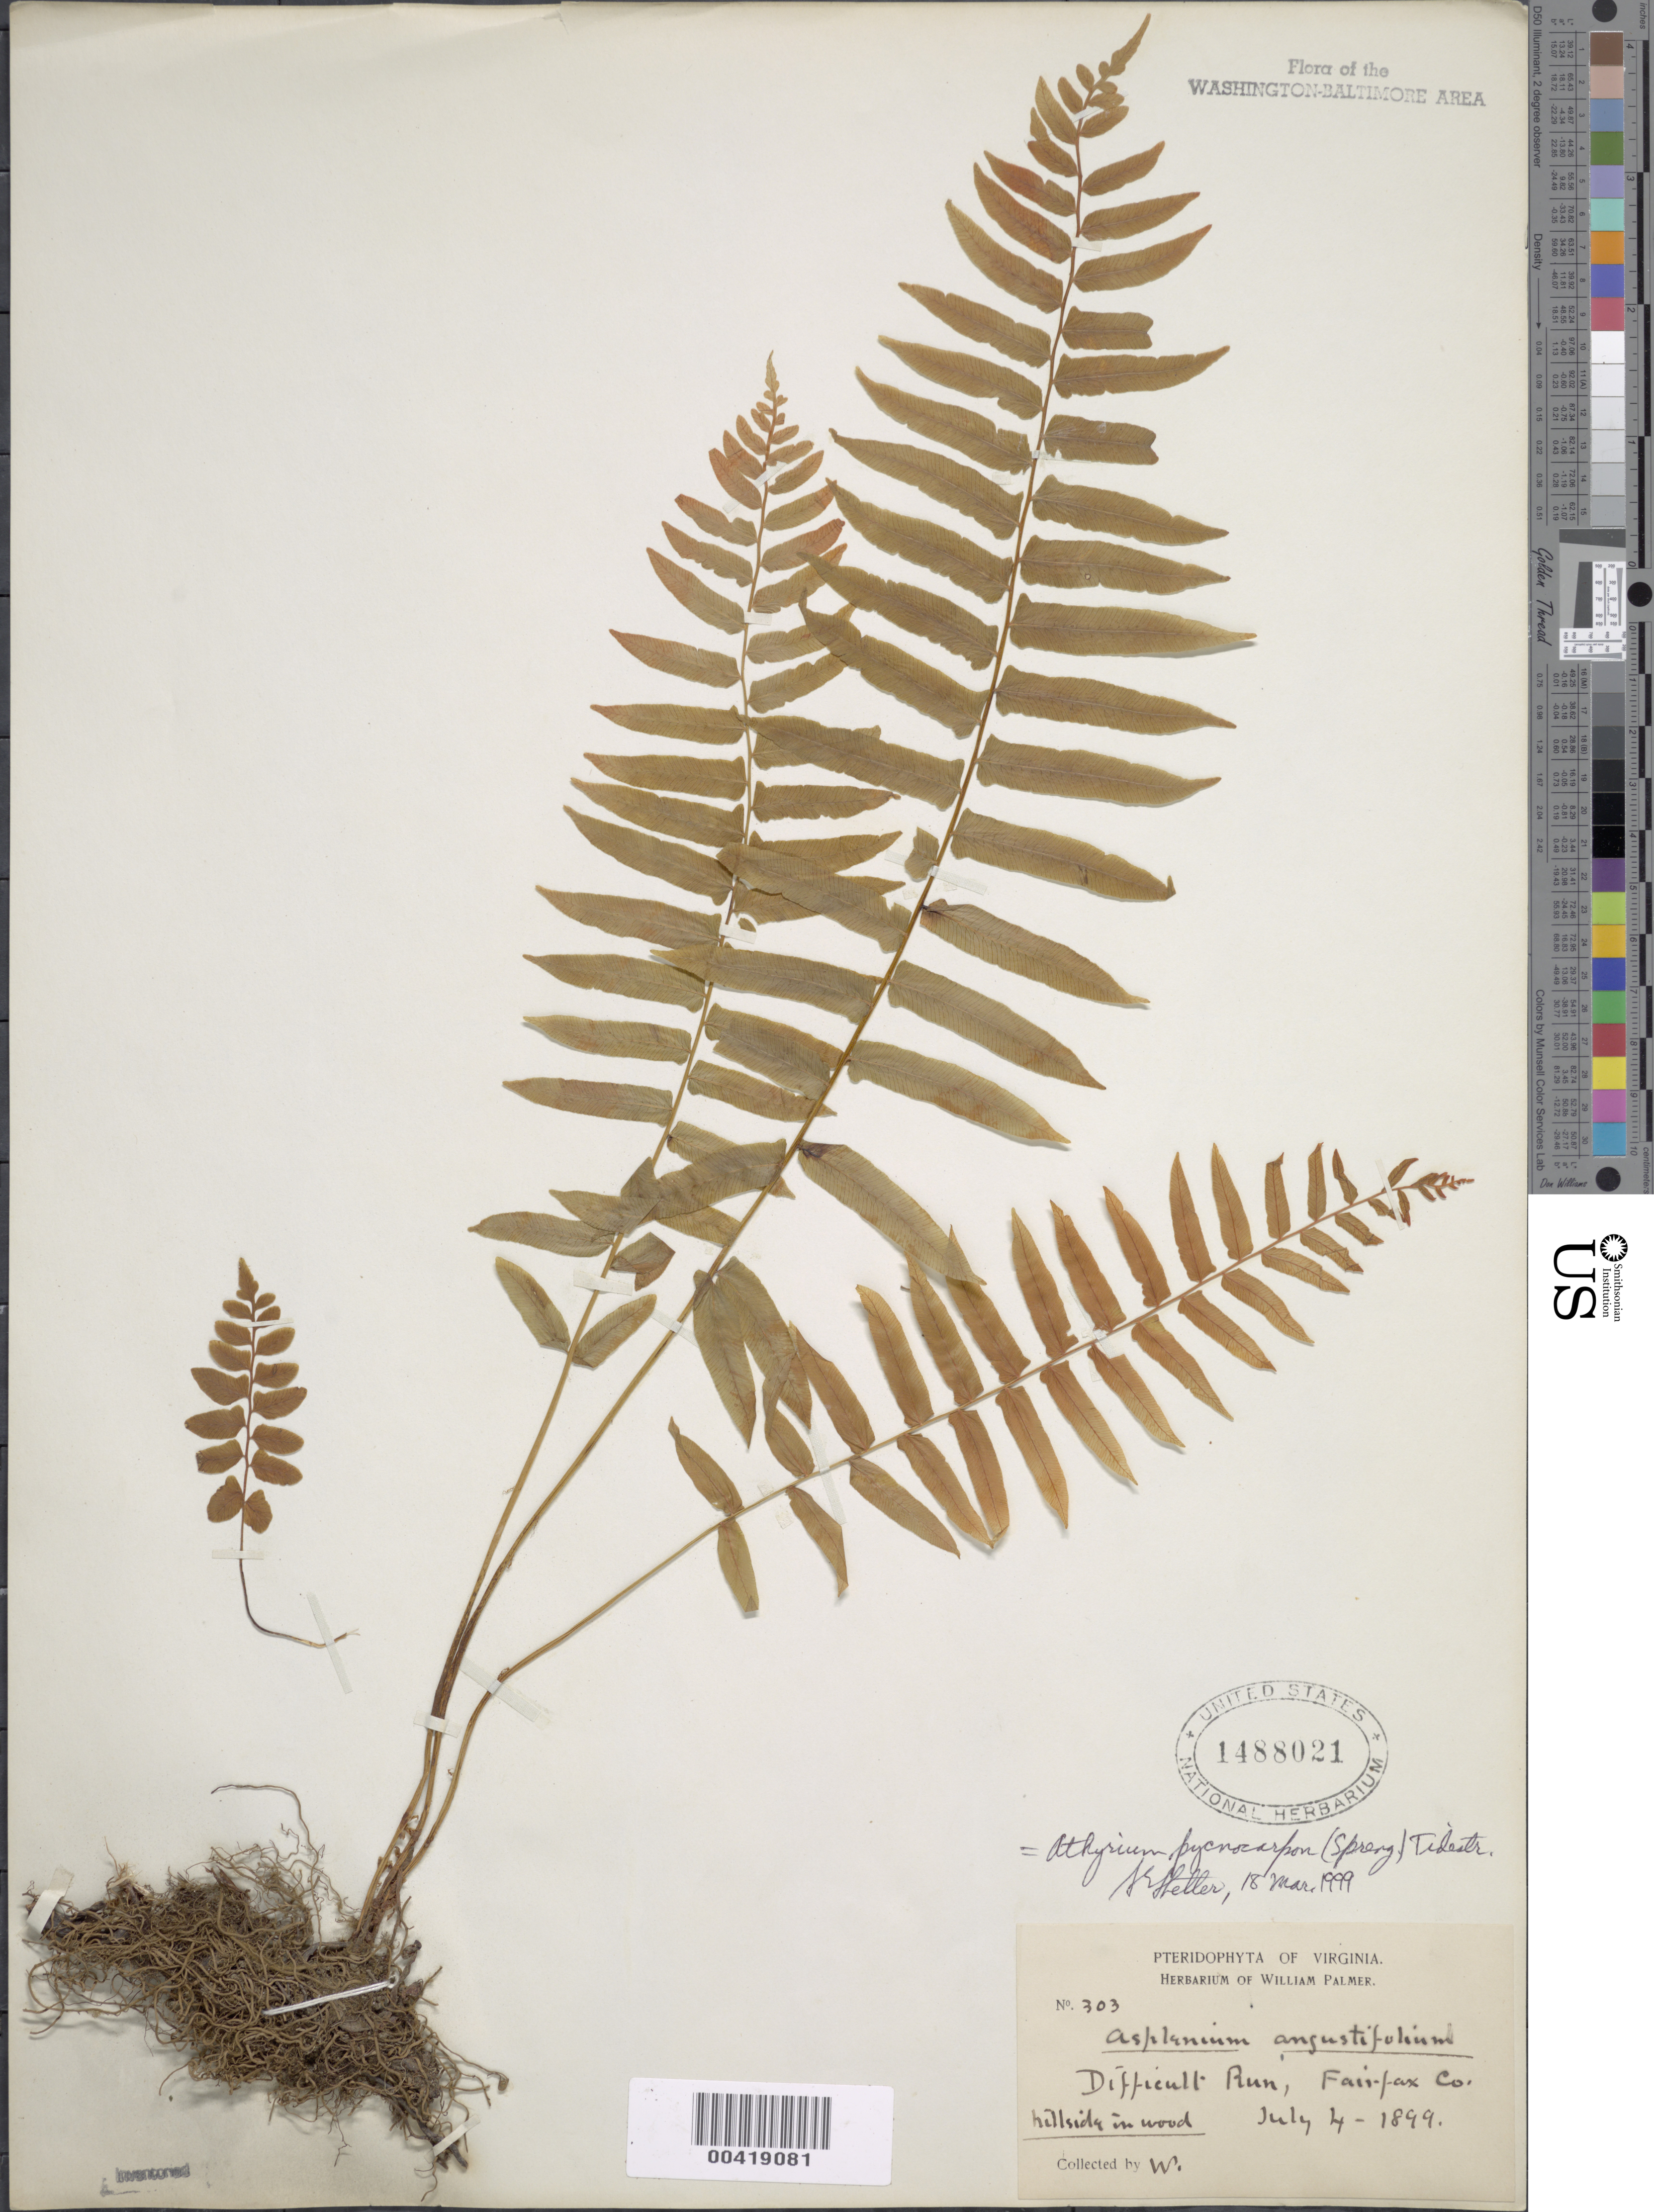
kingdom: Plantae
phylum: Tracheophyta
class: Polypodiopsida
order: Polypodiales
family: Diplaziopsidaceae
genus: Homalosorus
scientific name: Homalosorus pycnocarpos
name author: (Spreng.) Pic. Serm.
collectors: W. Palmer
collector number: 303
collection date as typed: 04 Jul 1899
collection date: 1899-07-04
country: United States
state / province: Virginia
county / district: Fairfax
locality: Difficult Run C. and O. Canal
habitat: Hillside in wood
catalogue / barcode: US 1488021